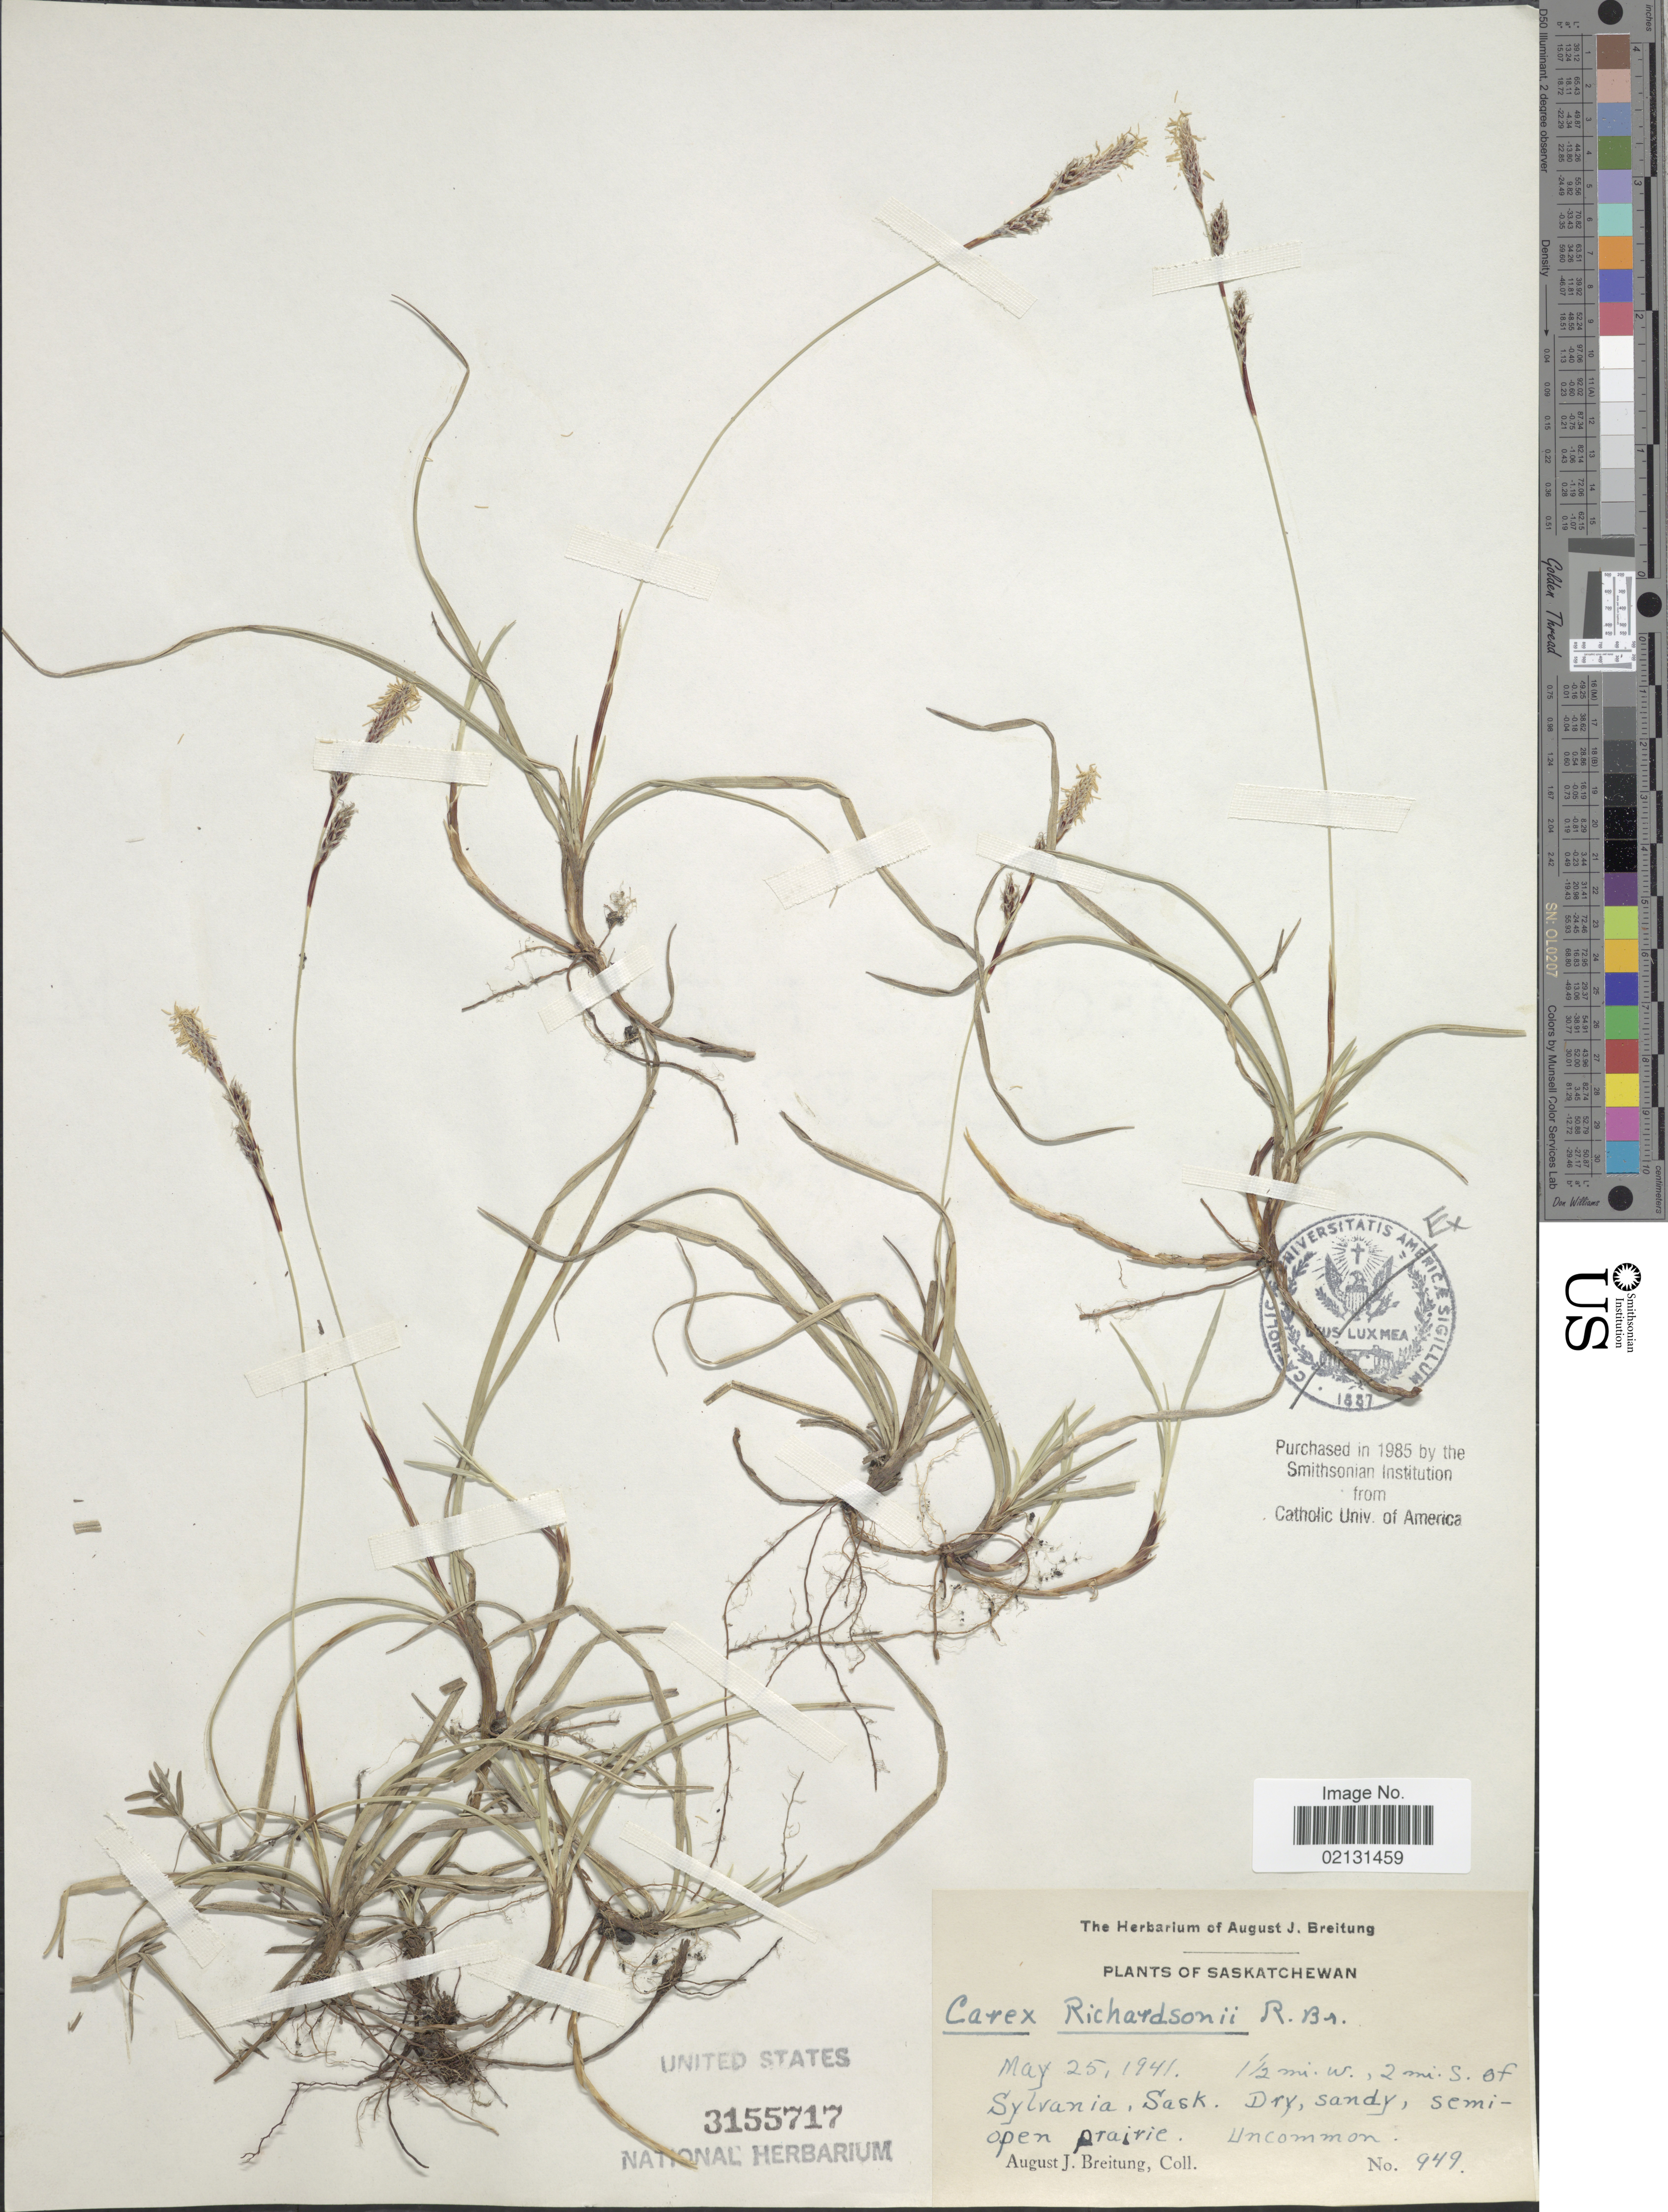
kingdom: Plantae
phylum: Tracheophyta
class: Liliopsida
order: Poales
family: Cyperaceae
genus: Carex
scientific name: Carex richardsonii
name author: R. Br.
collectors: A. Breitung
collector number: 949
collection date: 1941-05-25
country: Canada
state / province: Saskatchewan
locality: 1 1/2 mi. w., 2 mi. S. of Sylvania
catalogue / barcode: US 3155717